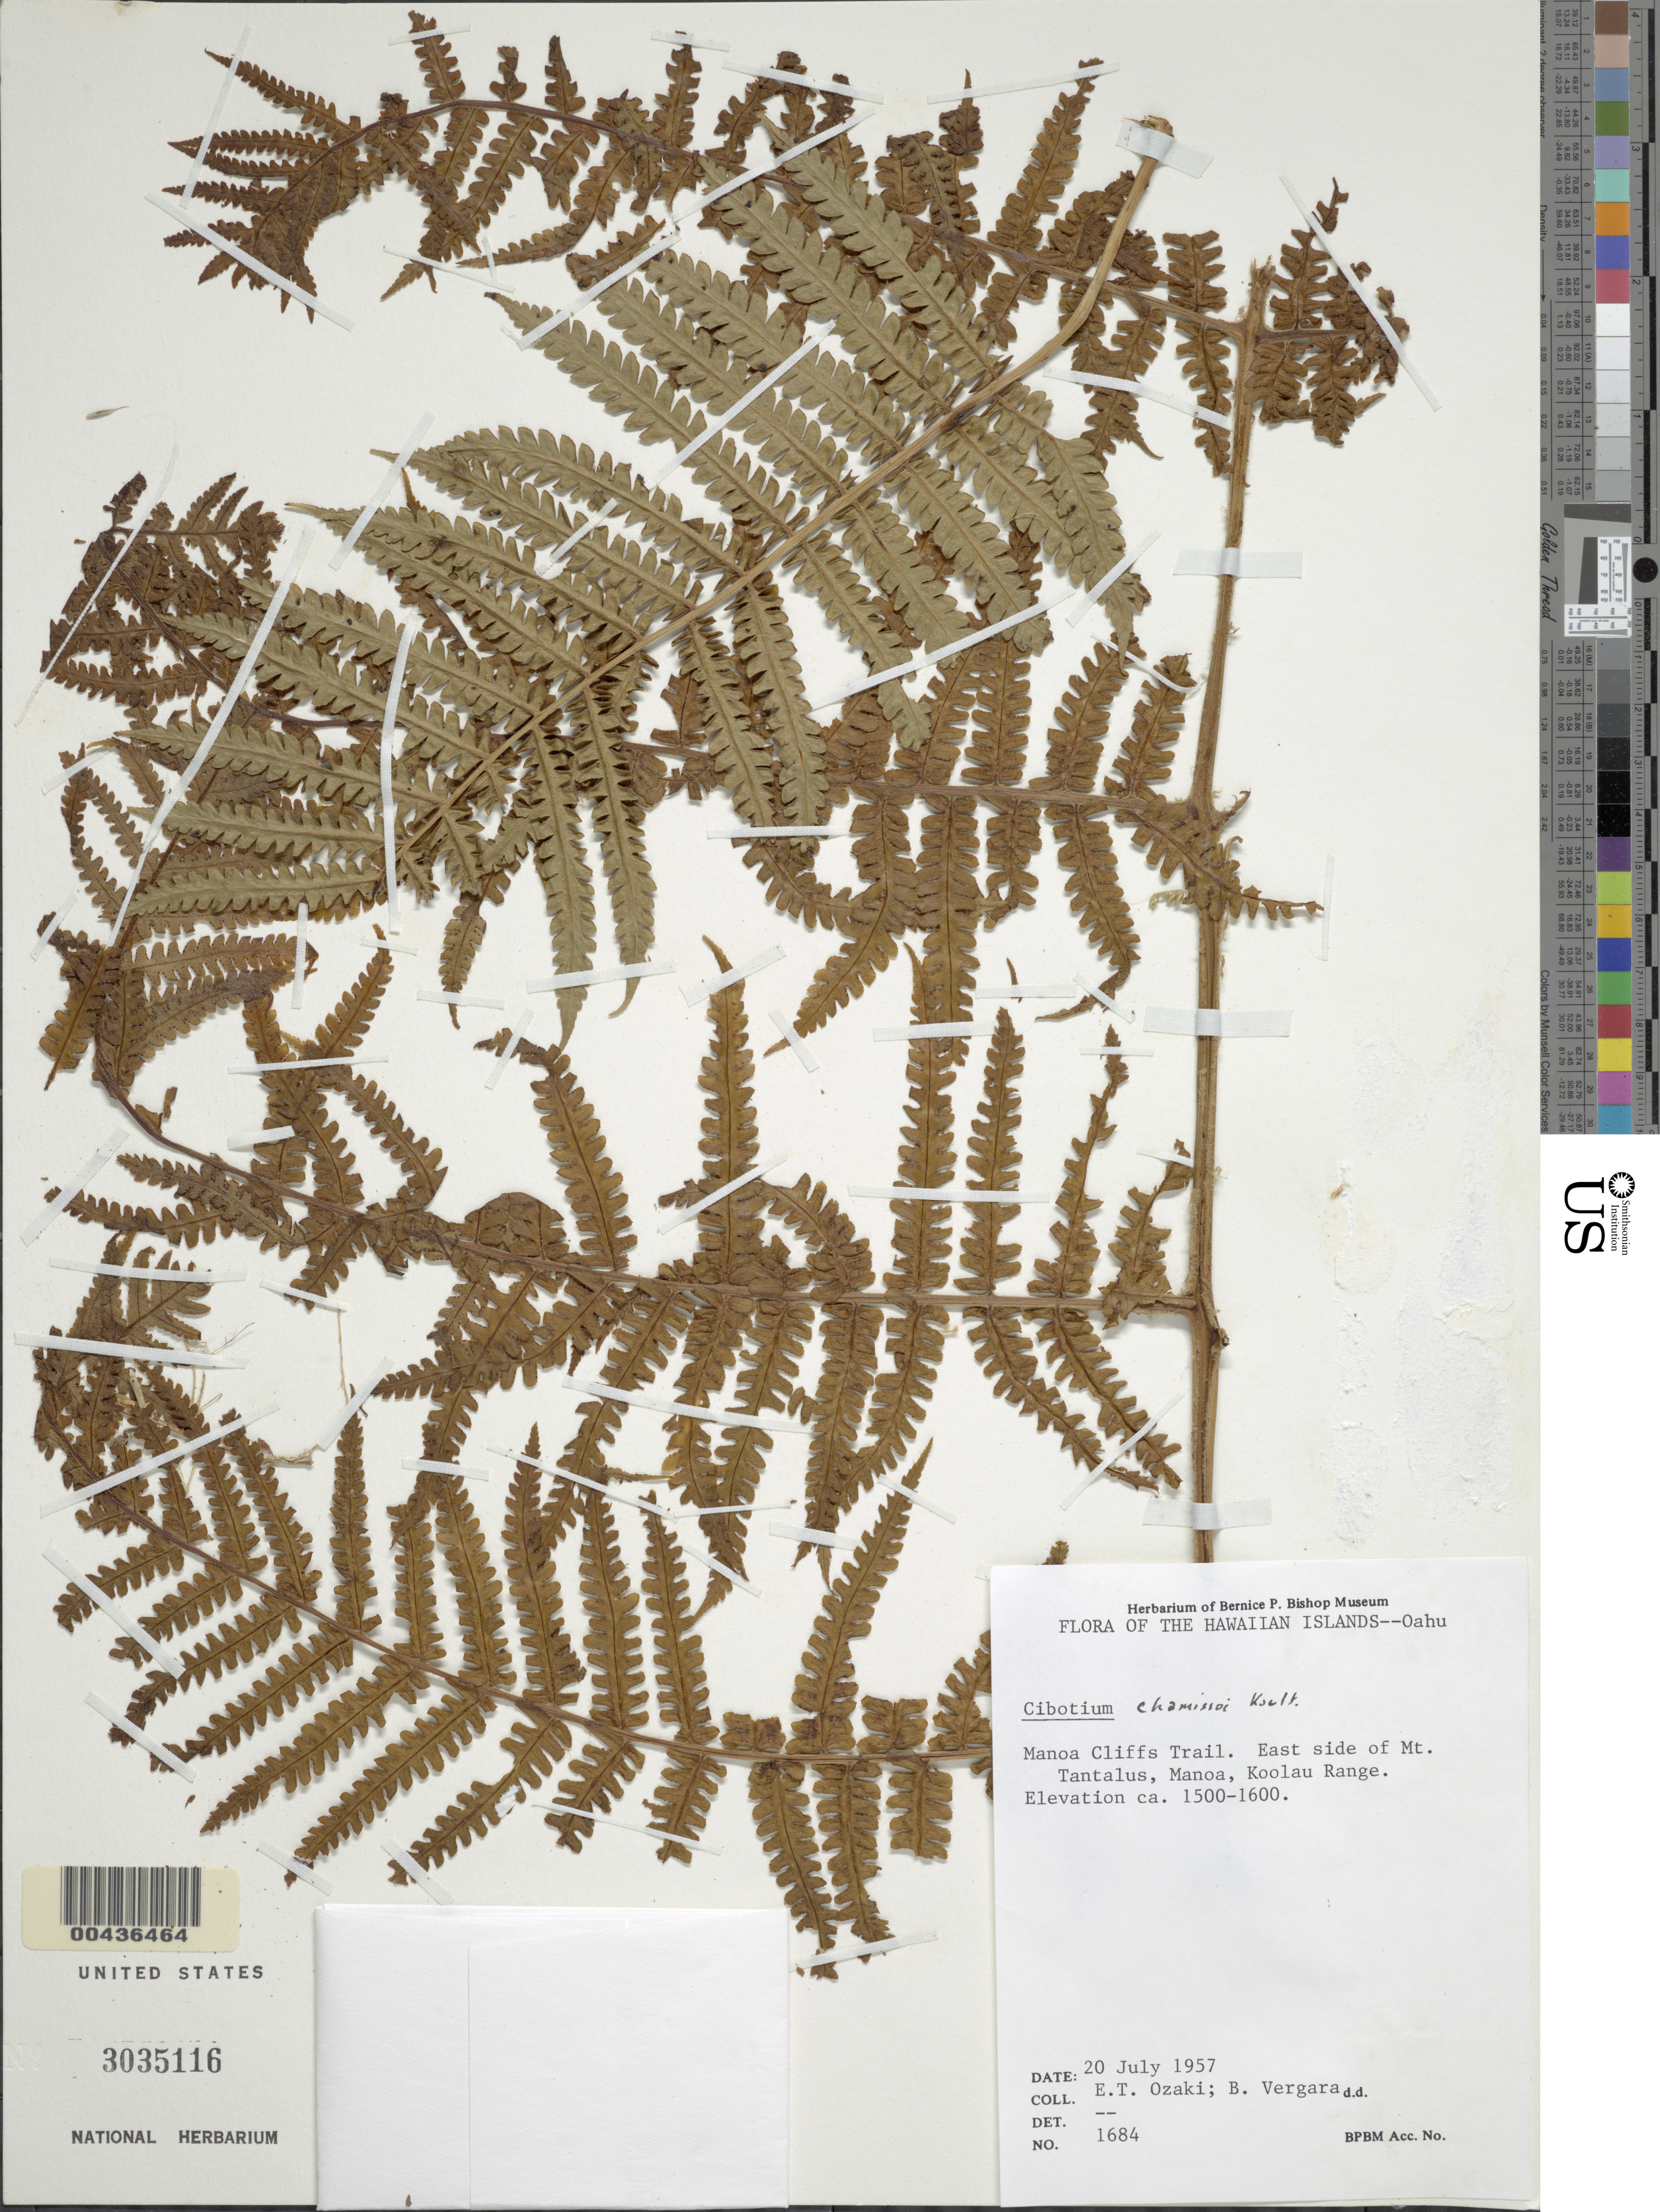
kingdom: Plantae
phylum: Tracheophyta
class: Polypodiopsida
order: Cyatheales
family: Cibotiaceae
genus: Cibotium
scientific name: Cibotium chamissoi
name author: Kaulf.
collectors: E. Ozaki & B. Vergara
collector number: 1684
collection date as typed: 20 Jul 1957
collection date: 1957-07-20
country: United States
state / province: Hawaii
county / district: Honolulu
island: Oahu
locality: Manoa Cliffs Trail. E side of Mt. Tantalus, Manoa, Koolau Range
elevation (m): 1500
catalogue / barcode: US 3035116